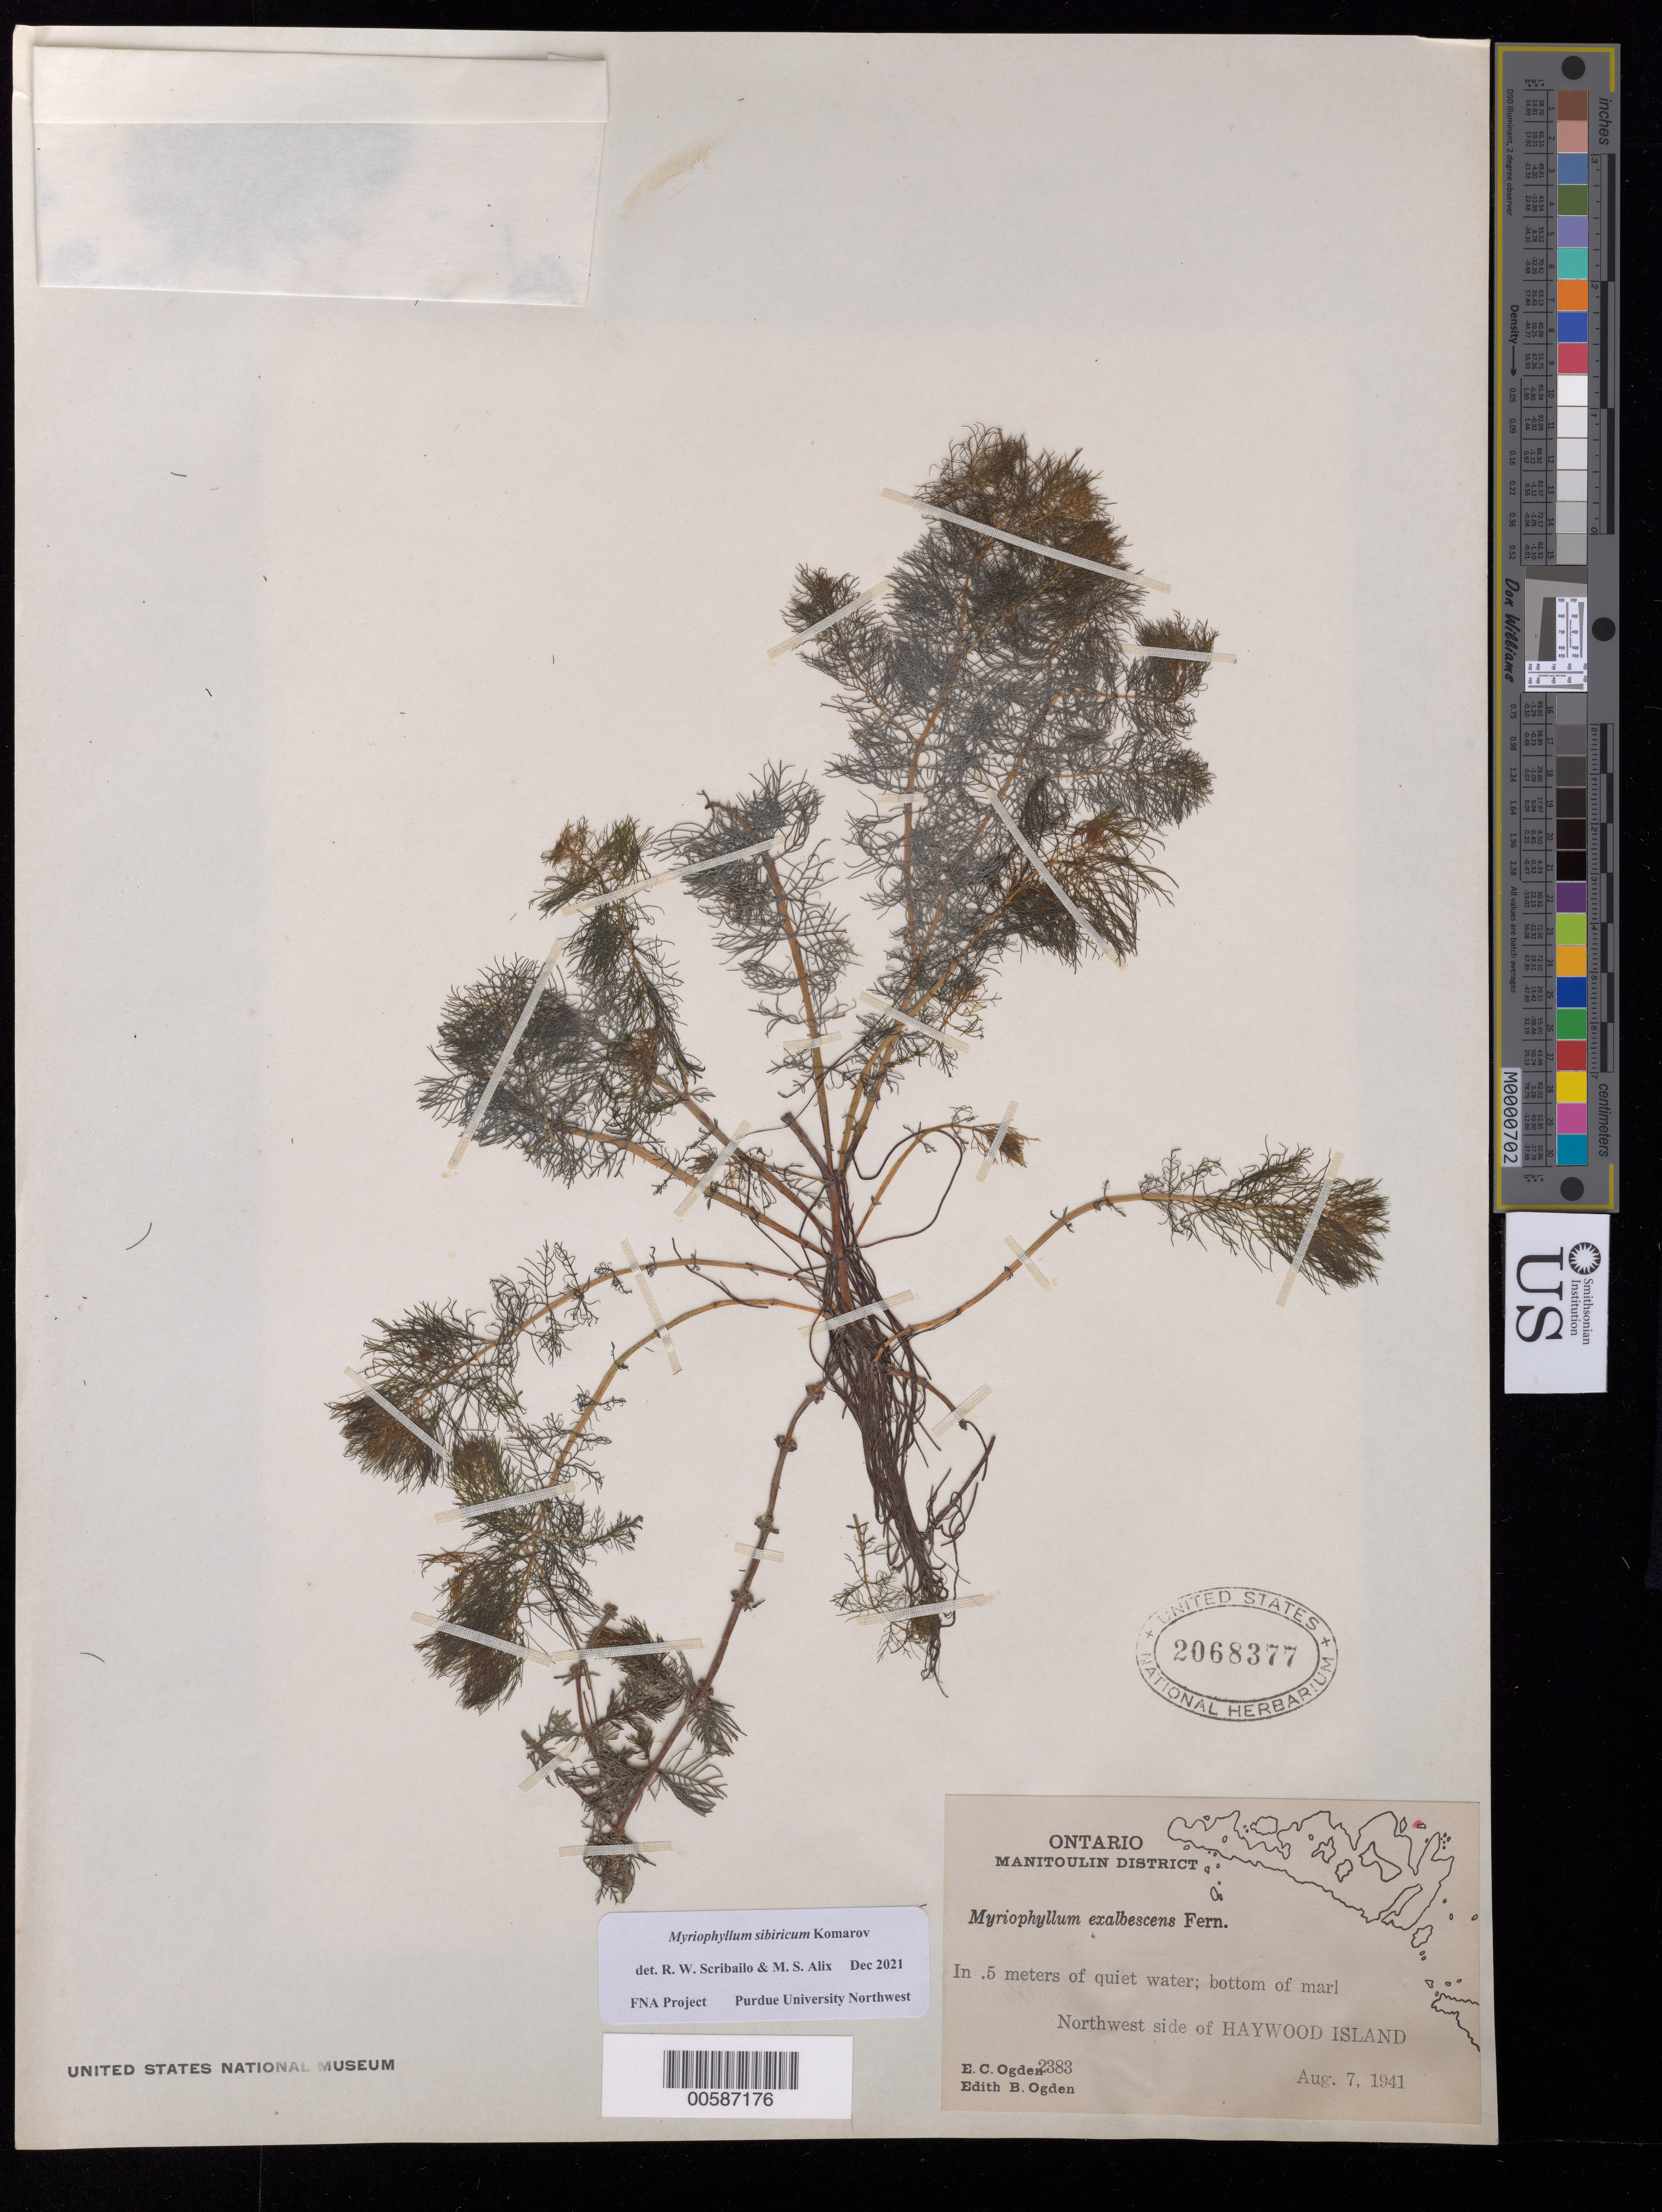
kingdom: Plantae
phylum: Tracheophyta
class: Magnoliopsida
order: Saxifragales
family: Haloragaceae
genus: Myriophyllum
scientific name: Myriophyllum sibiricum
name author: Kom.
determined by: Scribailo, R. W.; Alix, M. S.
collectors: E. C. Ogden & E. Ogden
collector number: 2383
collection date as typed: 07 Aug 1941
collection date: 1941-08-07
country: Canada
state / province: Ontario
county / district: Peterborough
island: Haywood Island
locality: NW Haywood Island. [County previously recorded as Manitoulin]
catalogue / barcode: US 2068377